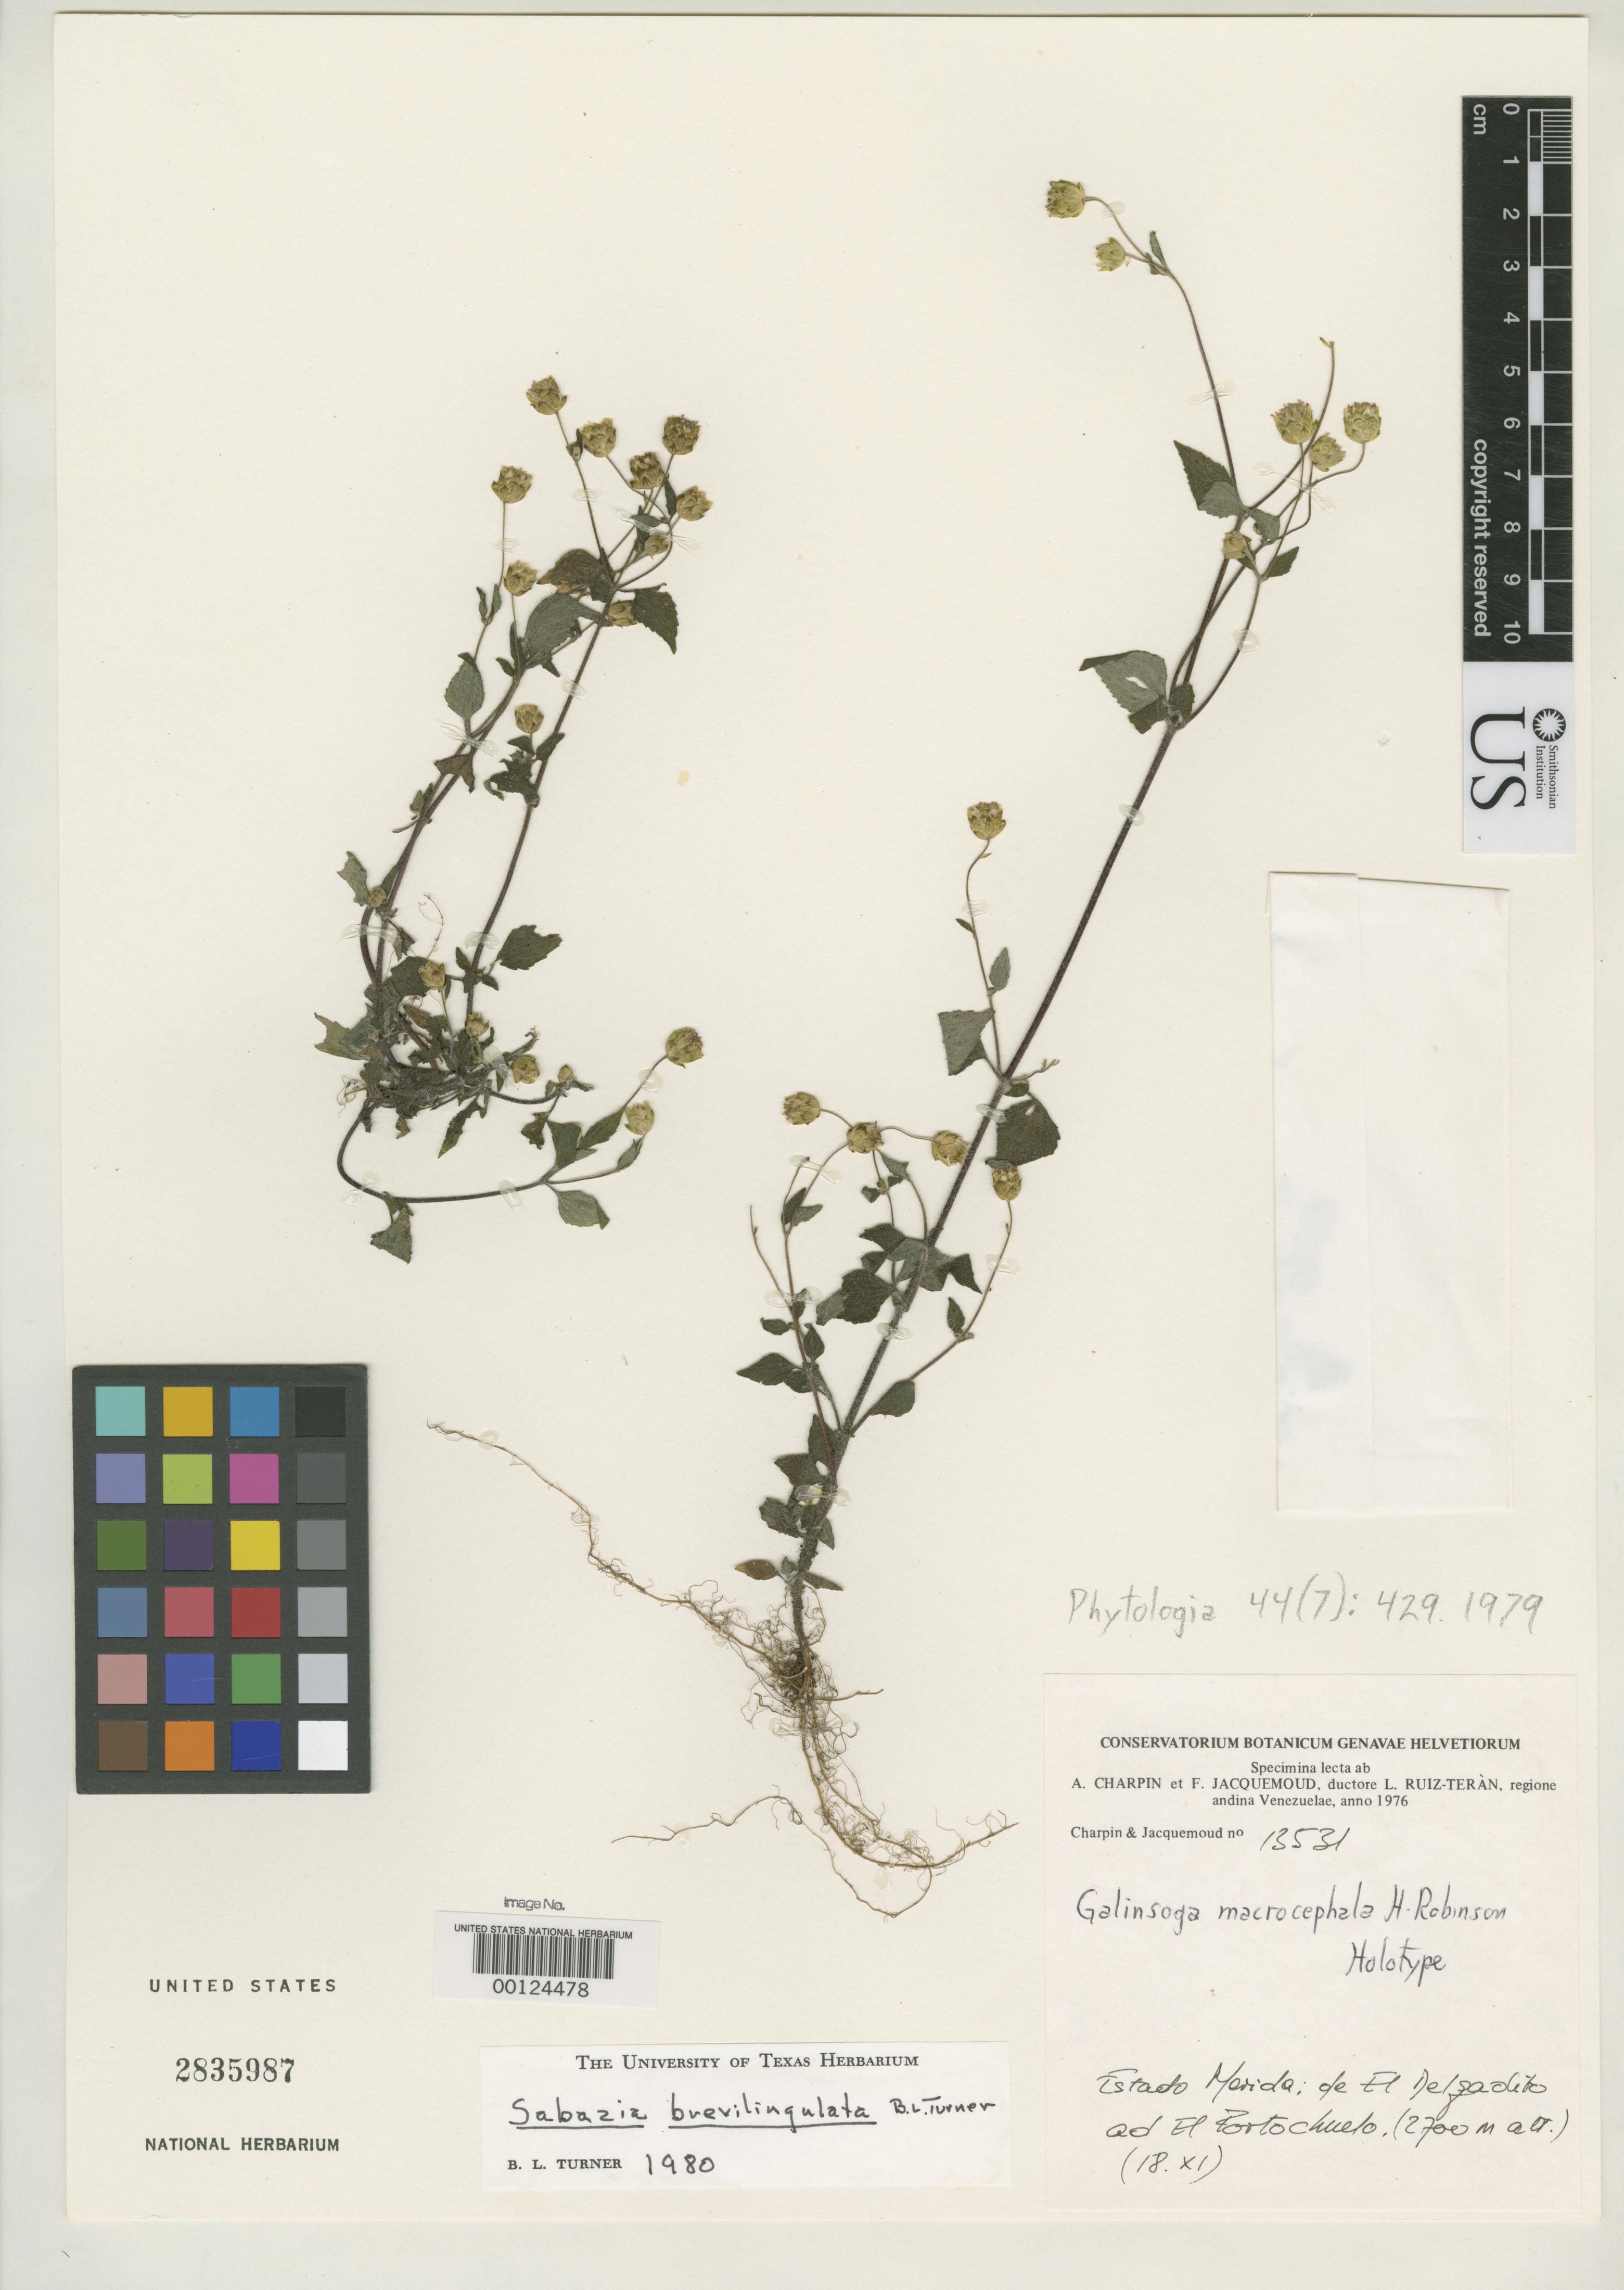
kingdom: Plantae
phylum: Tracheophyta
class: Magnoliopsida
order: Asterales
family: Asteraceae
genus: Galinsoga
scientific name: Galinsoga macrocephala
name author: H. Rob.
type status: Holotype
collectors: A. Charpin & F. Jacquemoud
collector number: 13531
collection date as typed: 18 Nov 1976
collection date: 1976-11-18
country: Venezuela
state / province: Mérida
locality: El Portochuelo.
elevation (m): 2700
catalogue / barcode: US 2835987